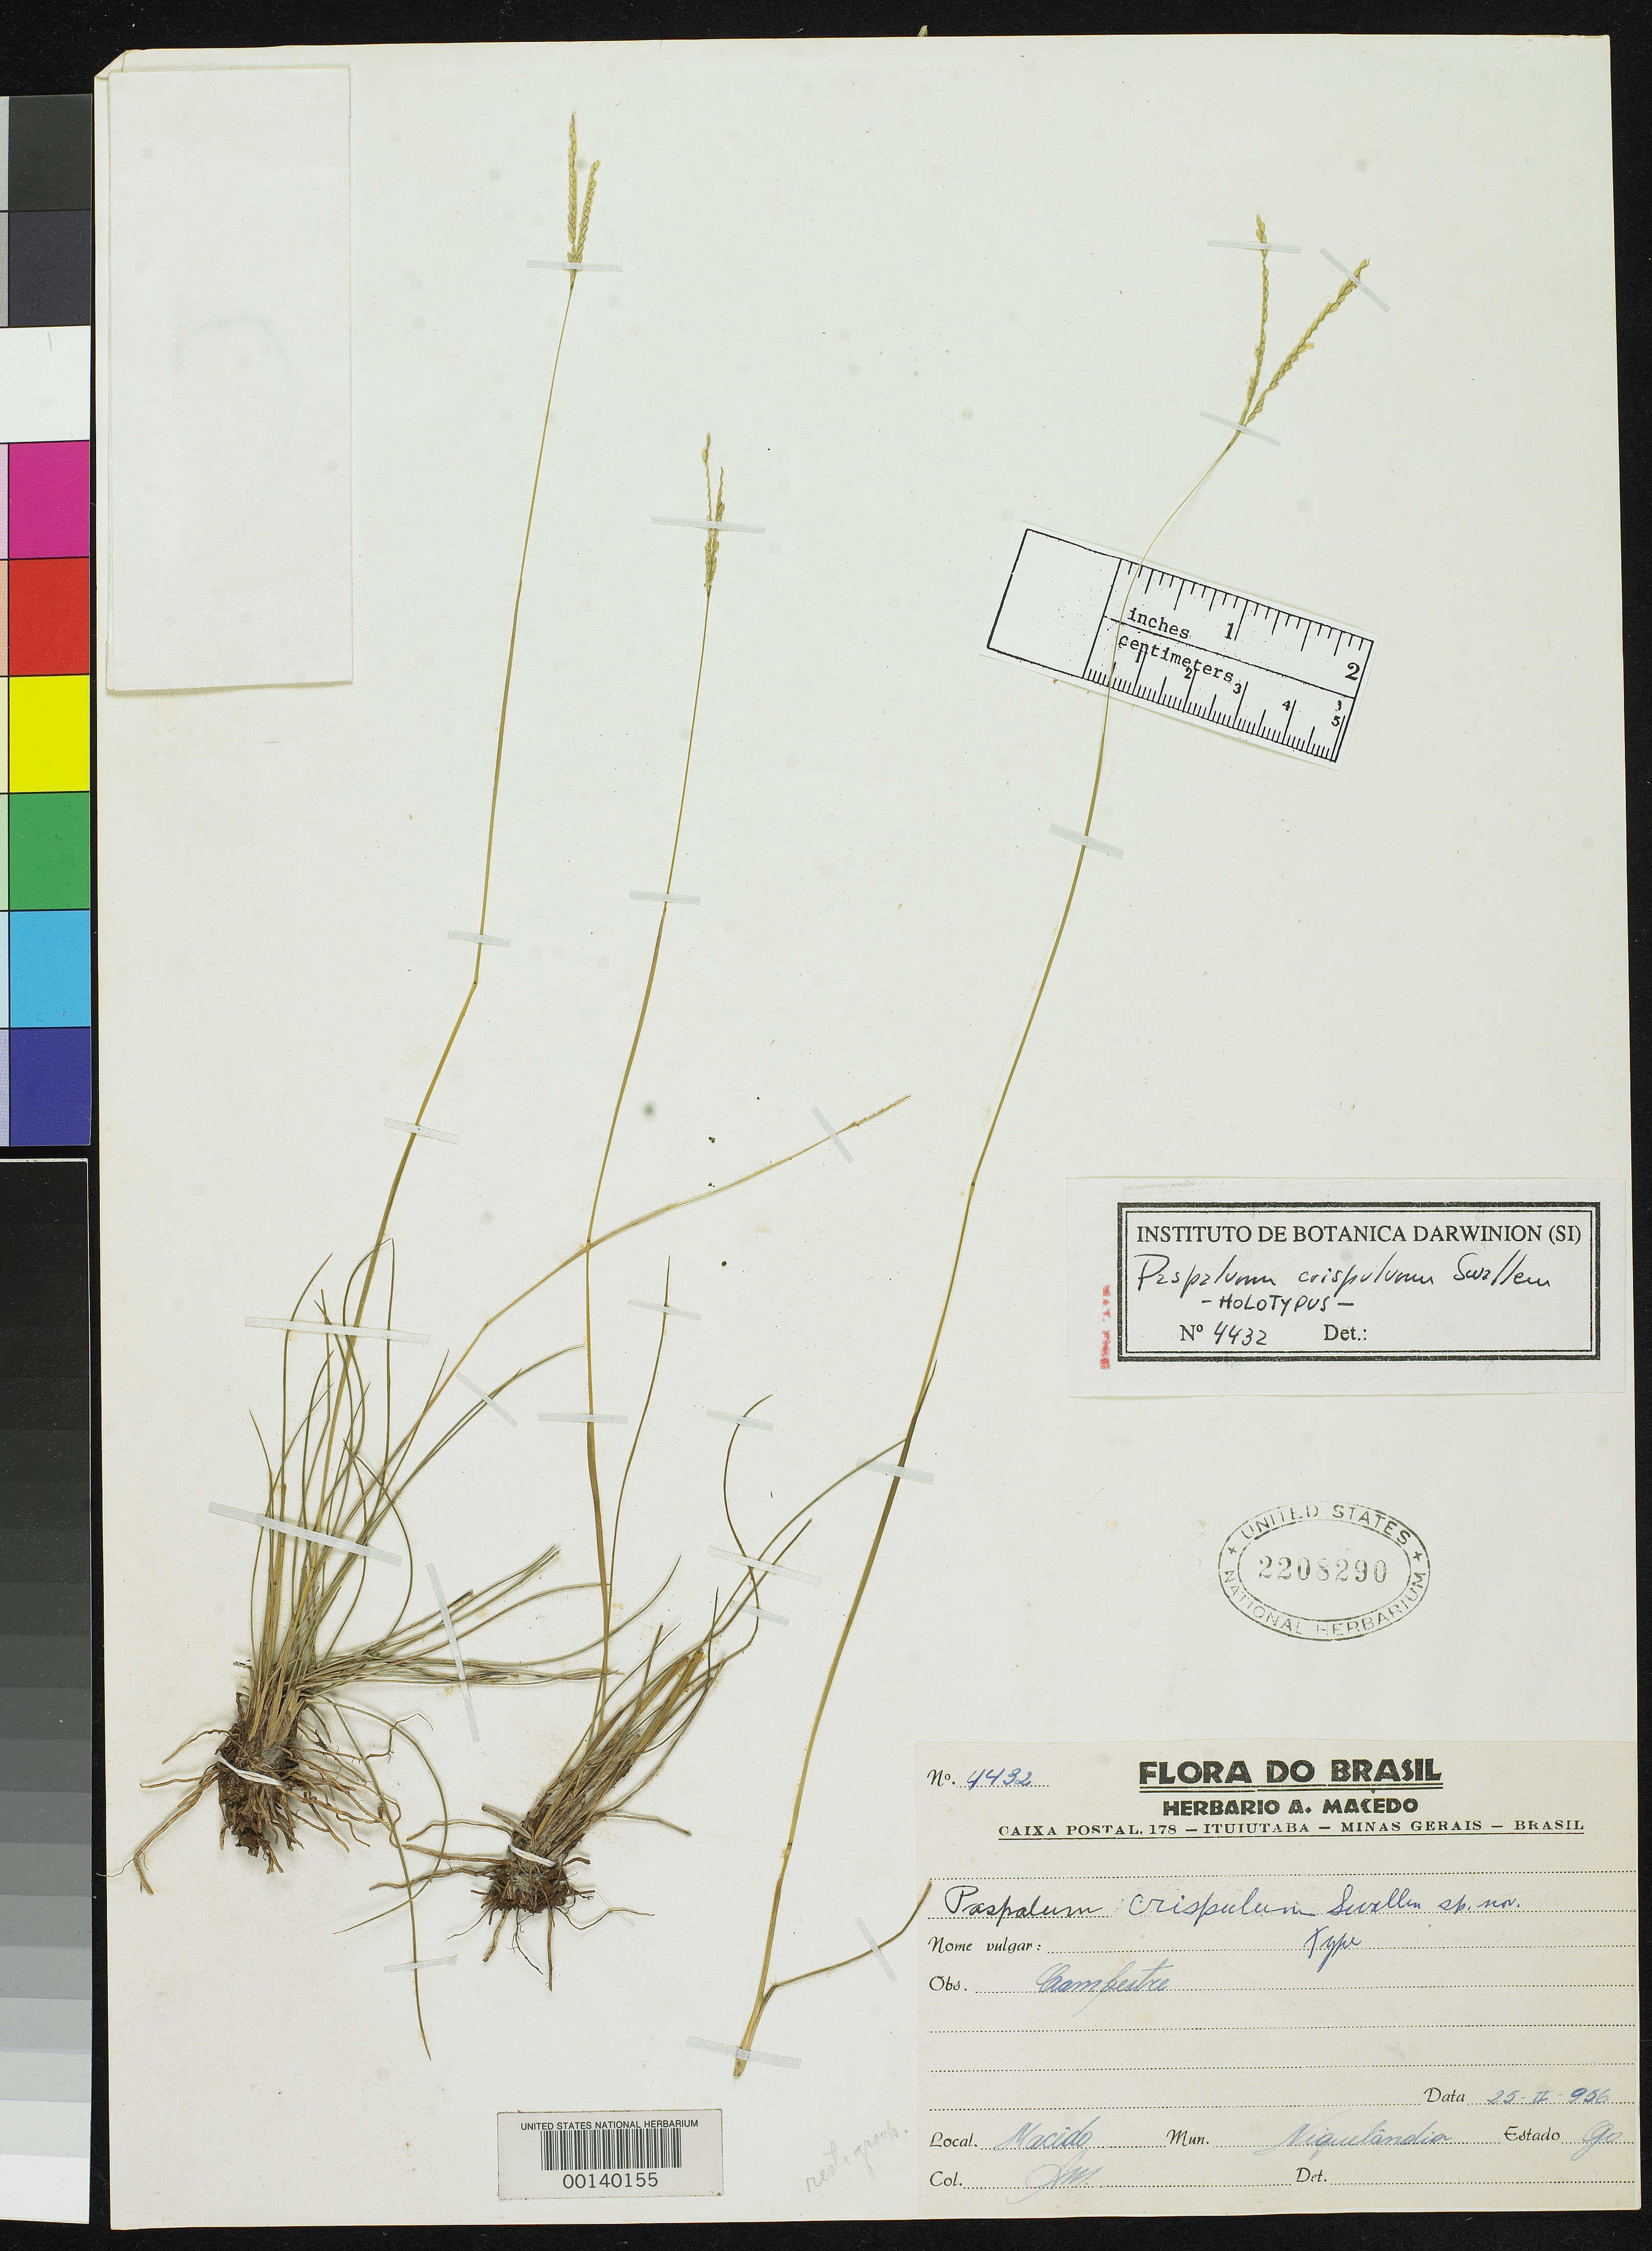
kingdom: Plantae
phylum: Tracheophyta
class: Liliopsida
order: Poales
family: Poaceae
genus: Paspalum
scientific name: Paspalum crispulum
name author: Swallen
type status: Holotype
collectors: A. Macedo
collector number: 4432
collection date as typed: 25 Feb 1956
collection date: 1956-02-25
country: Brazil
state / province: Goiás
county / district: Niquelândia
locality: Macido.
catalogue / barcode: US 2208290